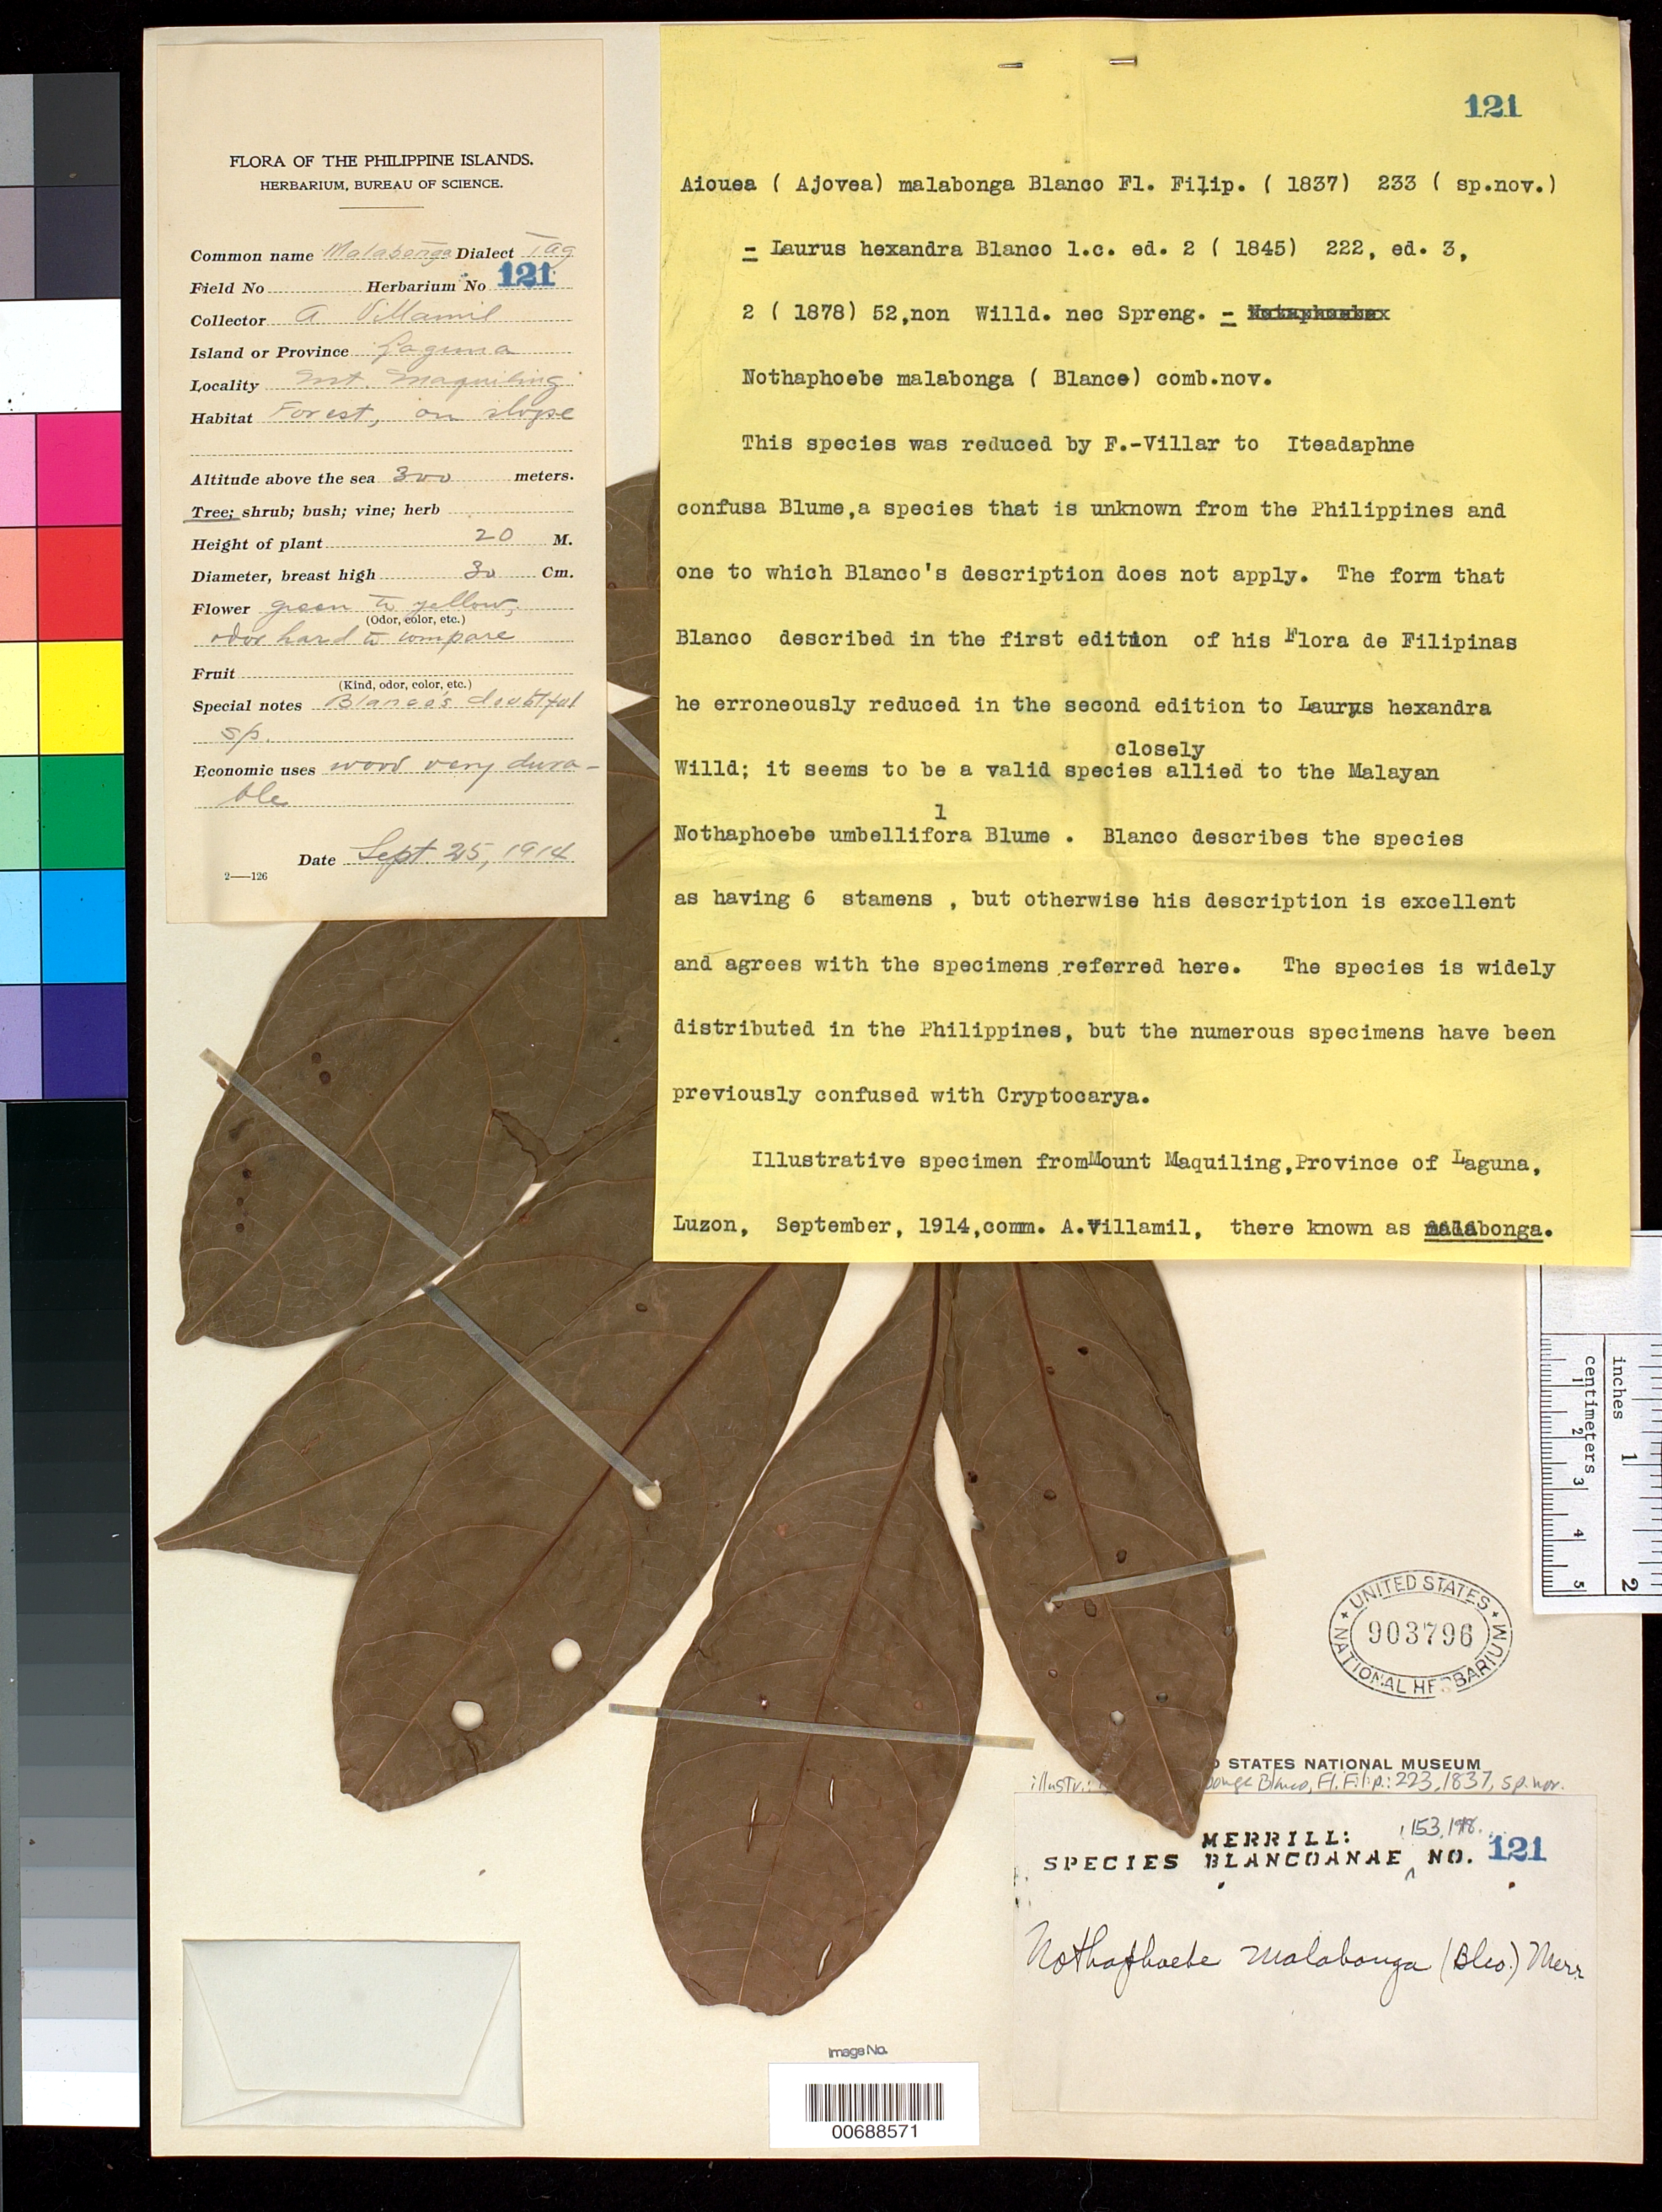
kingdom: Plantae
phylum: Tracheophyta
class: Magnoliopsida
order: Laurales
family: Lauraceae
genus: Nothaphoebe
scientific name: Nothaphoebe malabonga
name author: (Blanco) Merr.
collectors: A. Villamil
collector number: Sp. Blancoan. 0121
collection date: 1914-09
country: Philippines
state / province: Calabarzon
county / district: Laguna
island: Luzon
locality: Mt. Maquiling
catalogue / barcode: US 903796